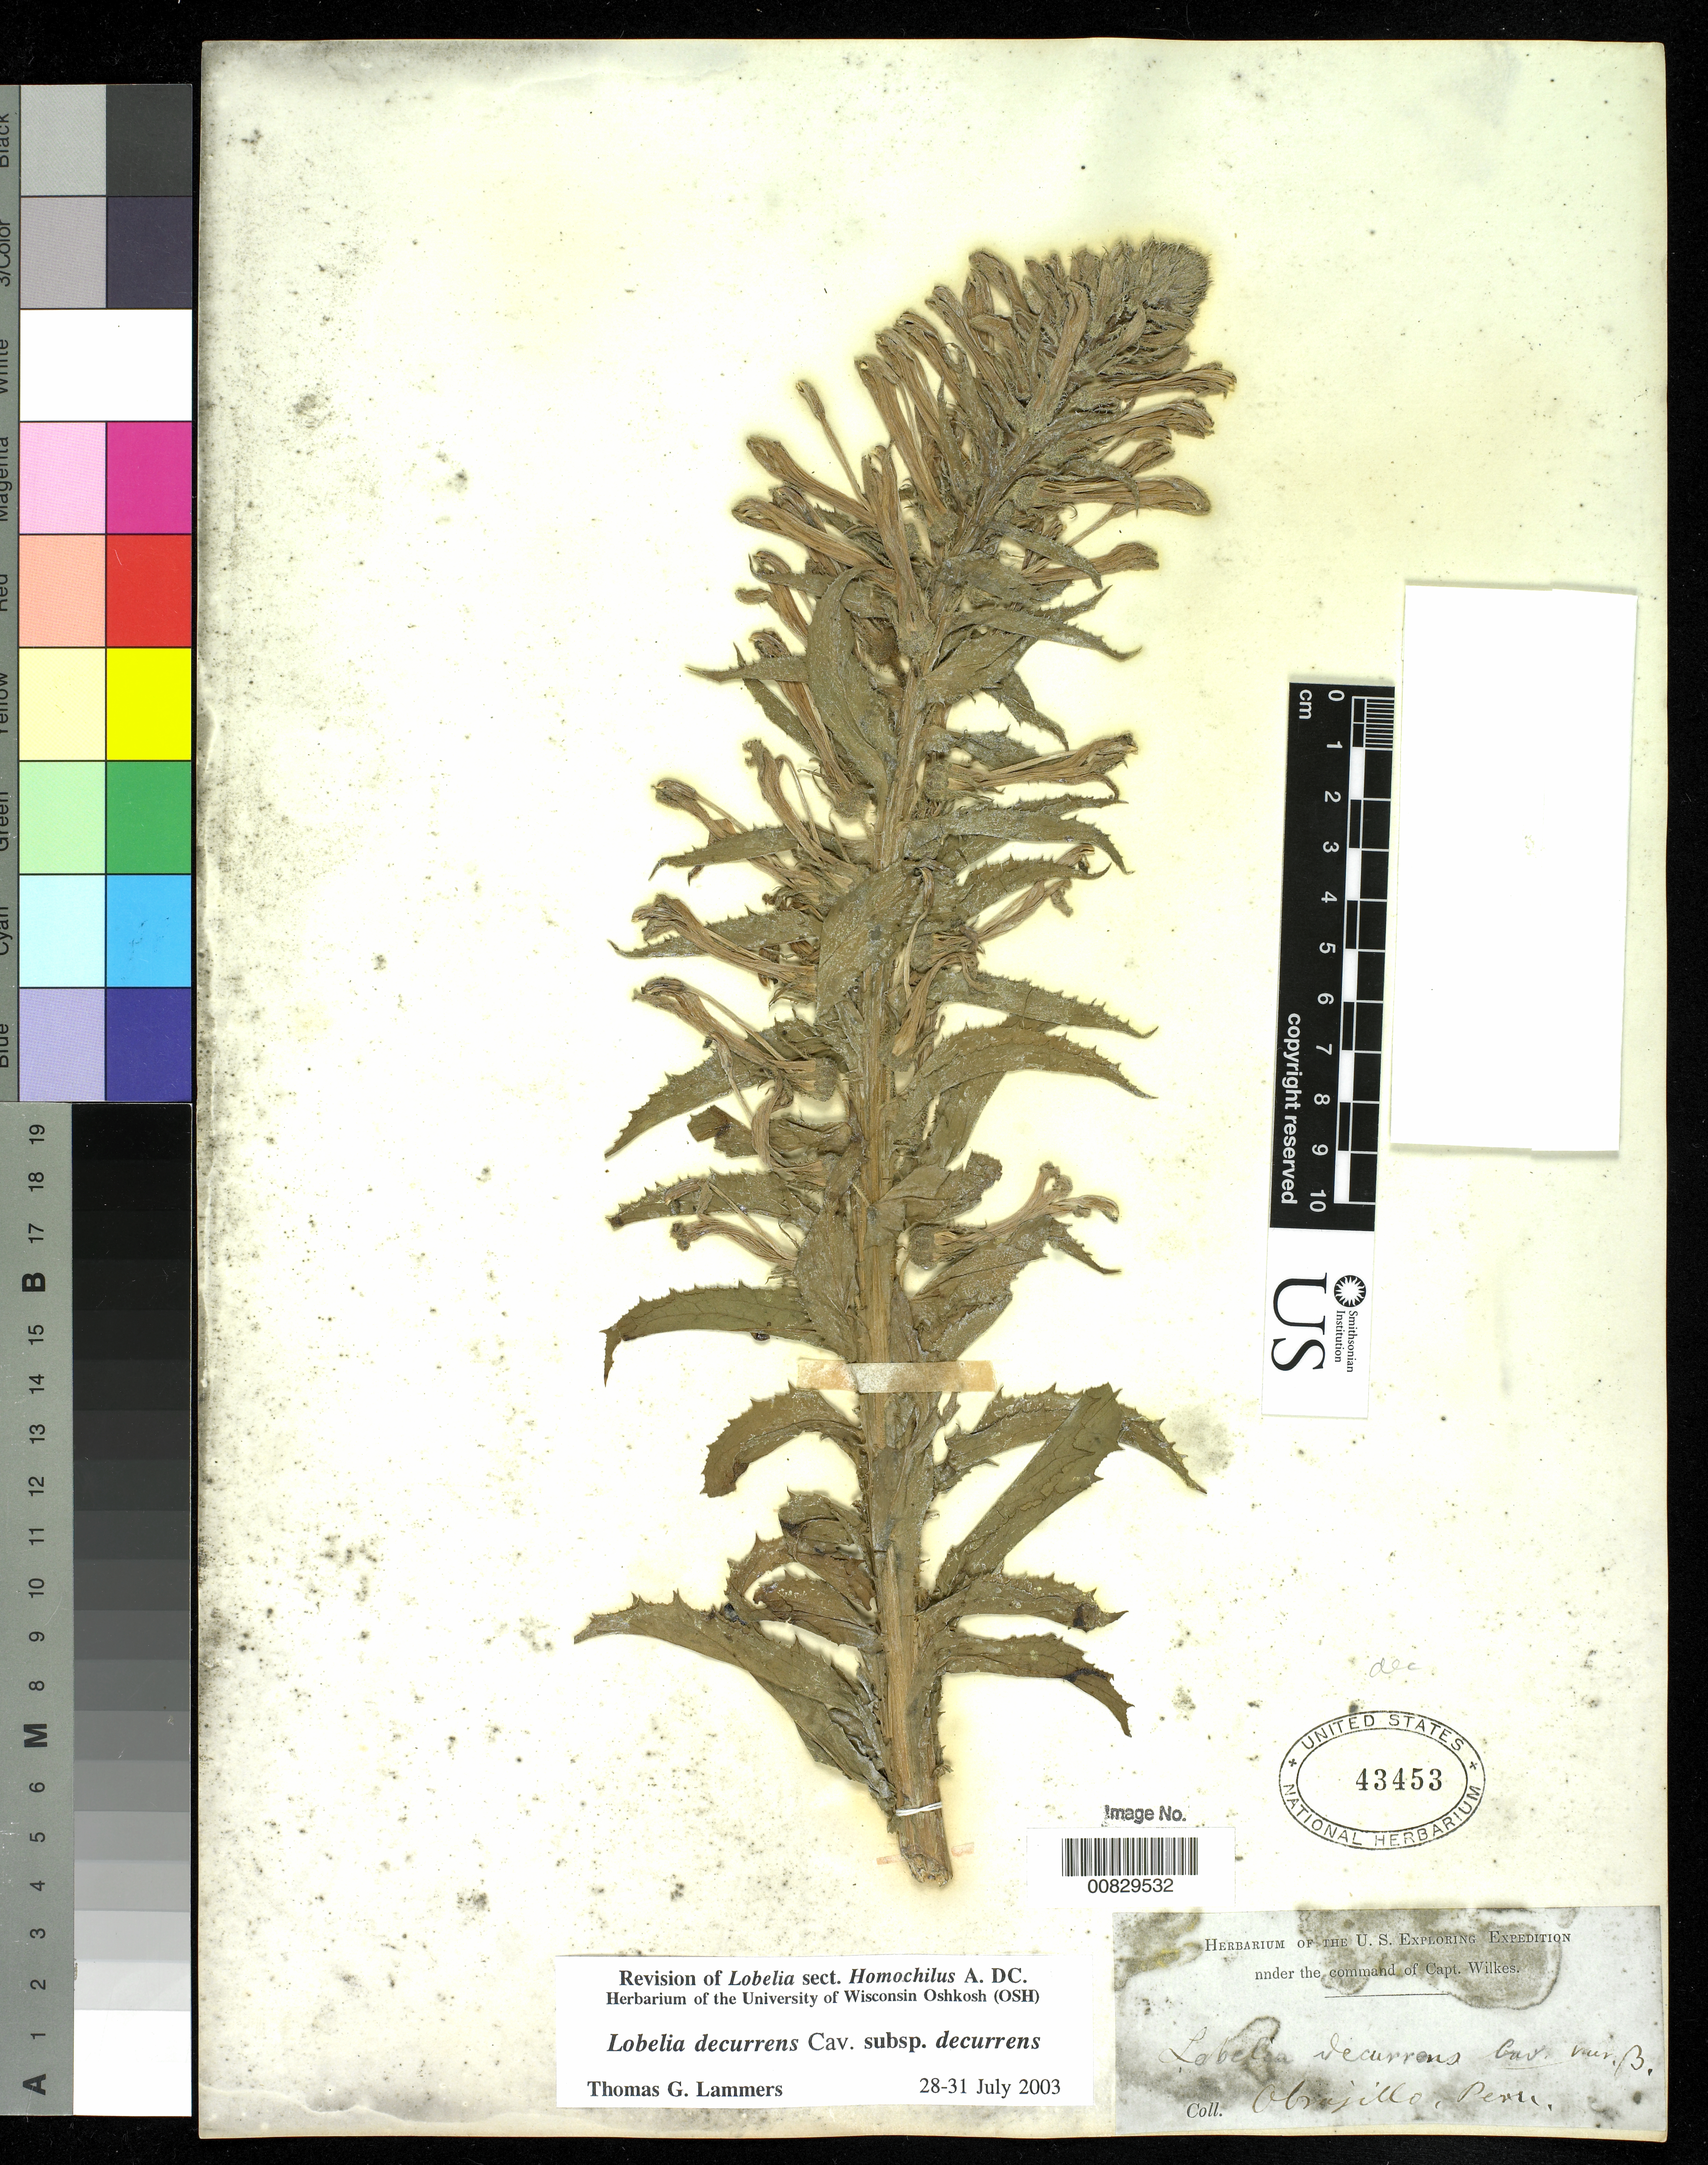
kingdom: Plantae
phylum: Tracheophyta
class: Magnoliopsida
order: Asterales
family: Campanulaceae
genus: Lobelia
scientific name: Lobelia decurrens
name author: Cav.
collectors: Wilkes Explor. Exped.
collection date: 1838/1842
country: Peru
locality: Obrajillo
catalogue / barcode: US 43453